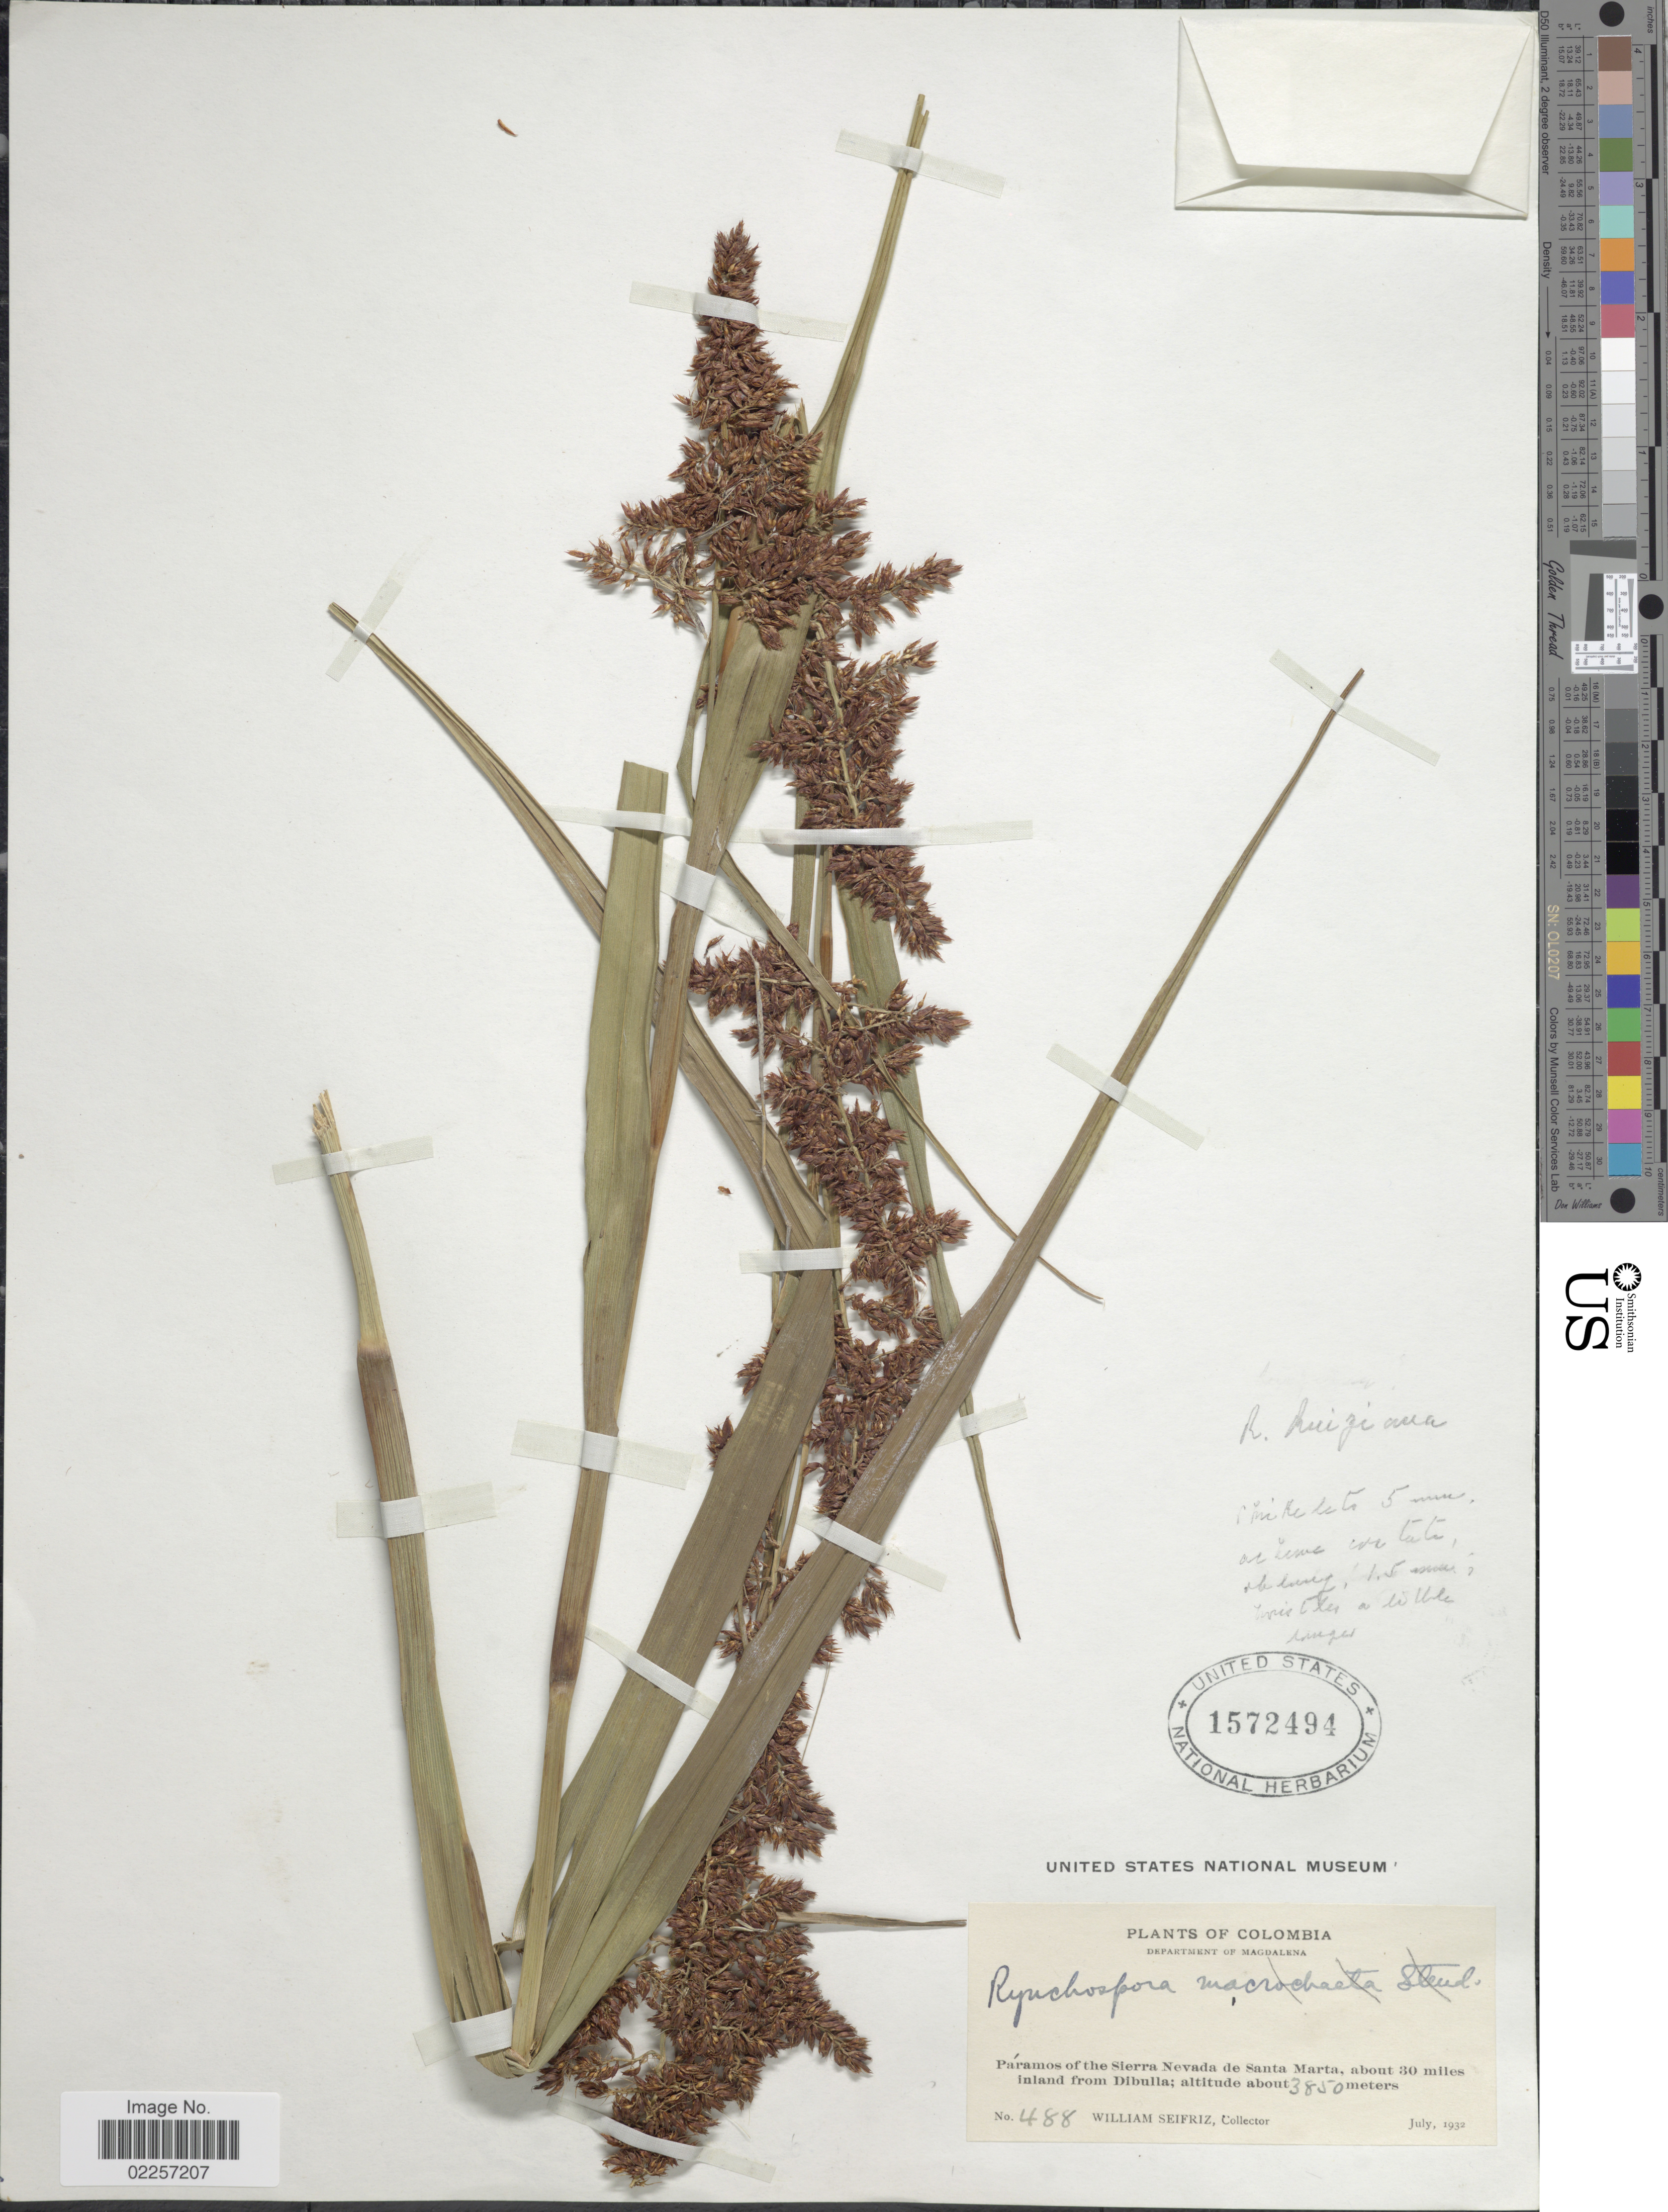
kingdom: Plantae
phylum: Tracheophyta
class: Liliopsida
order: Poales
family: Cyperaceae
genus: Rhynchospora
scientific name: Rhynchospora ruiziana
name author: Boeckeler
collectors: W. Seifriz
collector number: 488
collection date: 1932-07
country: Colombia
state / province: Magdalena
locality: Paramos of the Sierra Nevada de Santa Marta, about 30 miles inland from Dibulla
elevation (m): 3850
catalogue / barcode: US 1572494